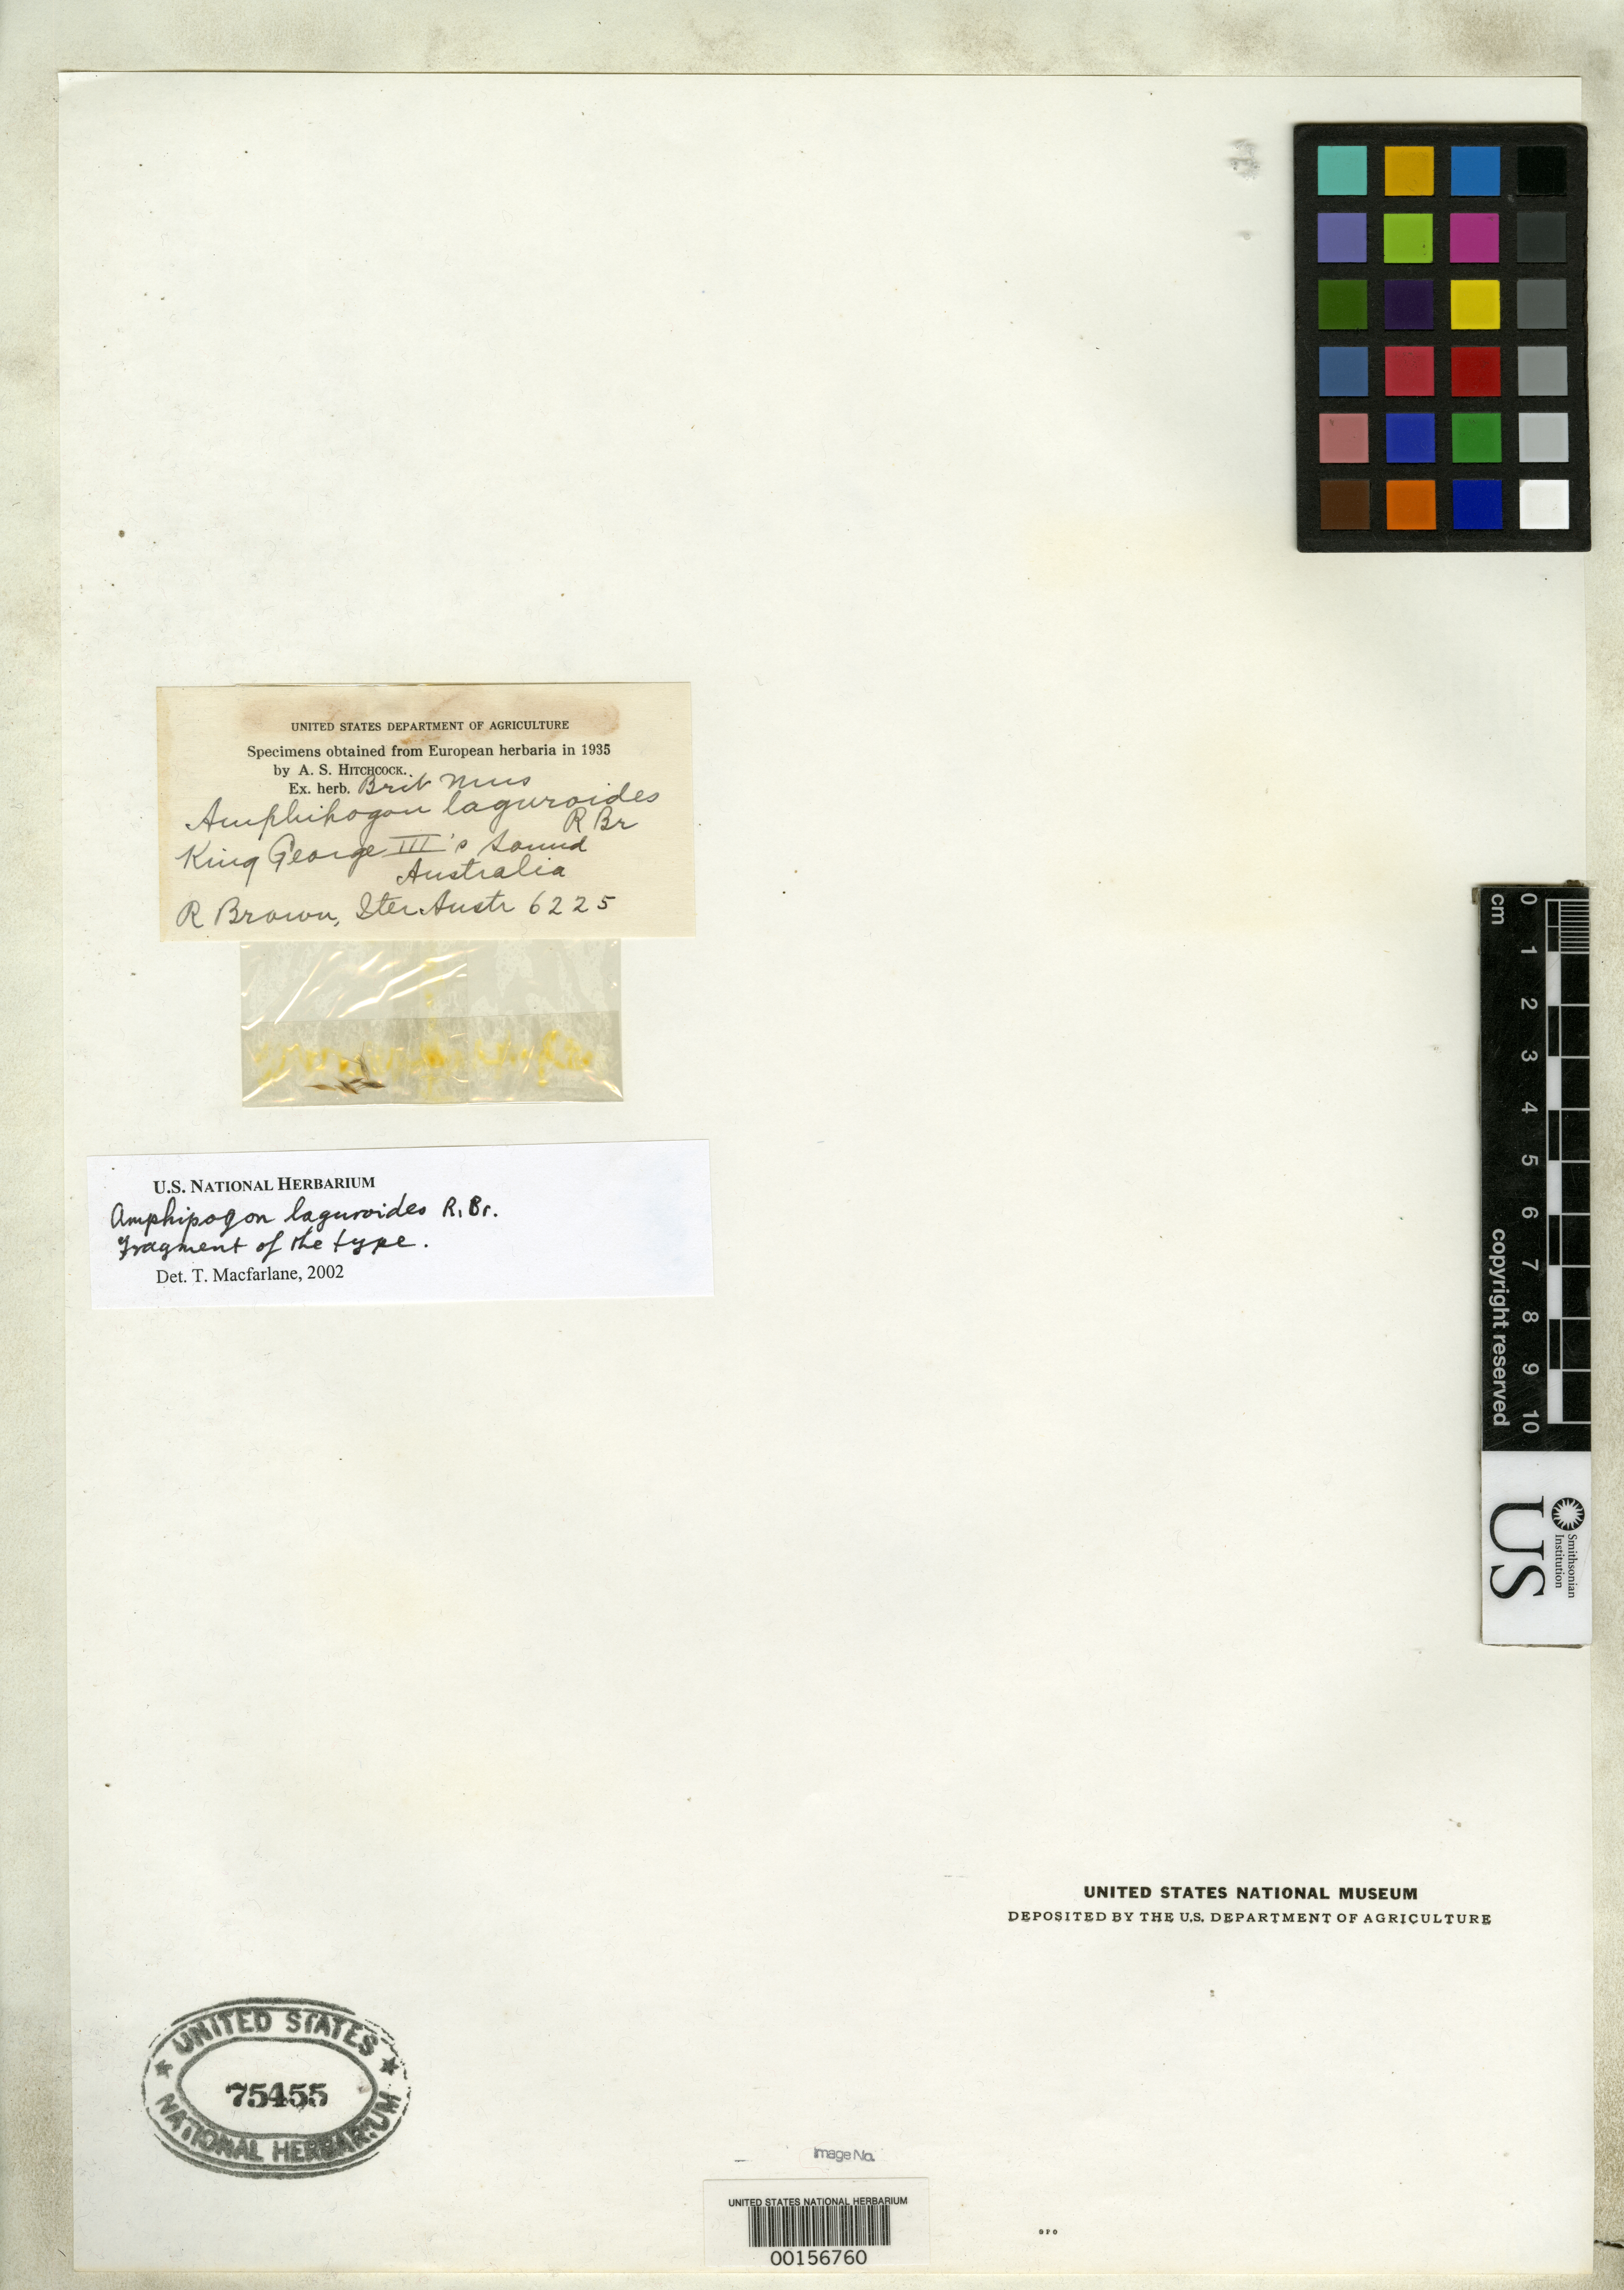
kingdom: Plantae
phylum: Tracheophyta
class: Liliopsida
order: Poales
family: Poaceae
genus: Amphipogon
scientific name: Amphipogon laguroides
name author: R. Br.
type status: Type Fragment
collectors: W. T. Aiton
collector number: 6225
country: Australia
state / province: Western Australia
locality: New Holland, Leeuwin and Wilson Promontories, King George's Sound.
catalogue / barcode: US 75455